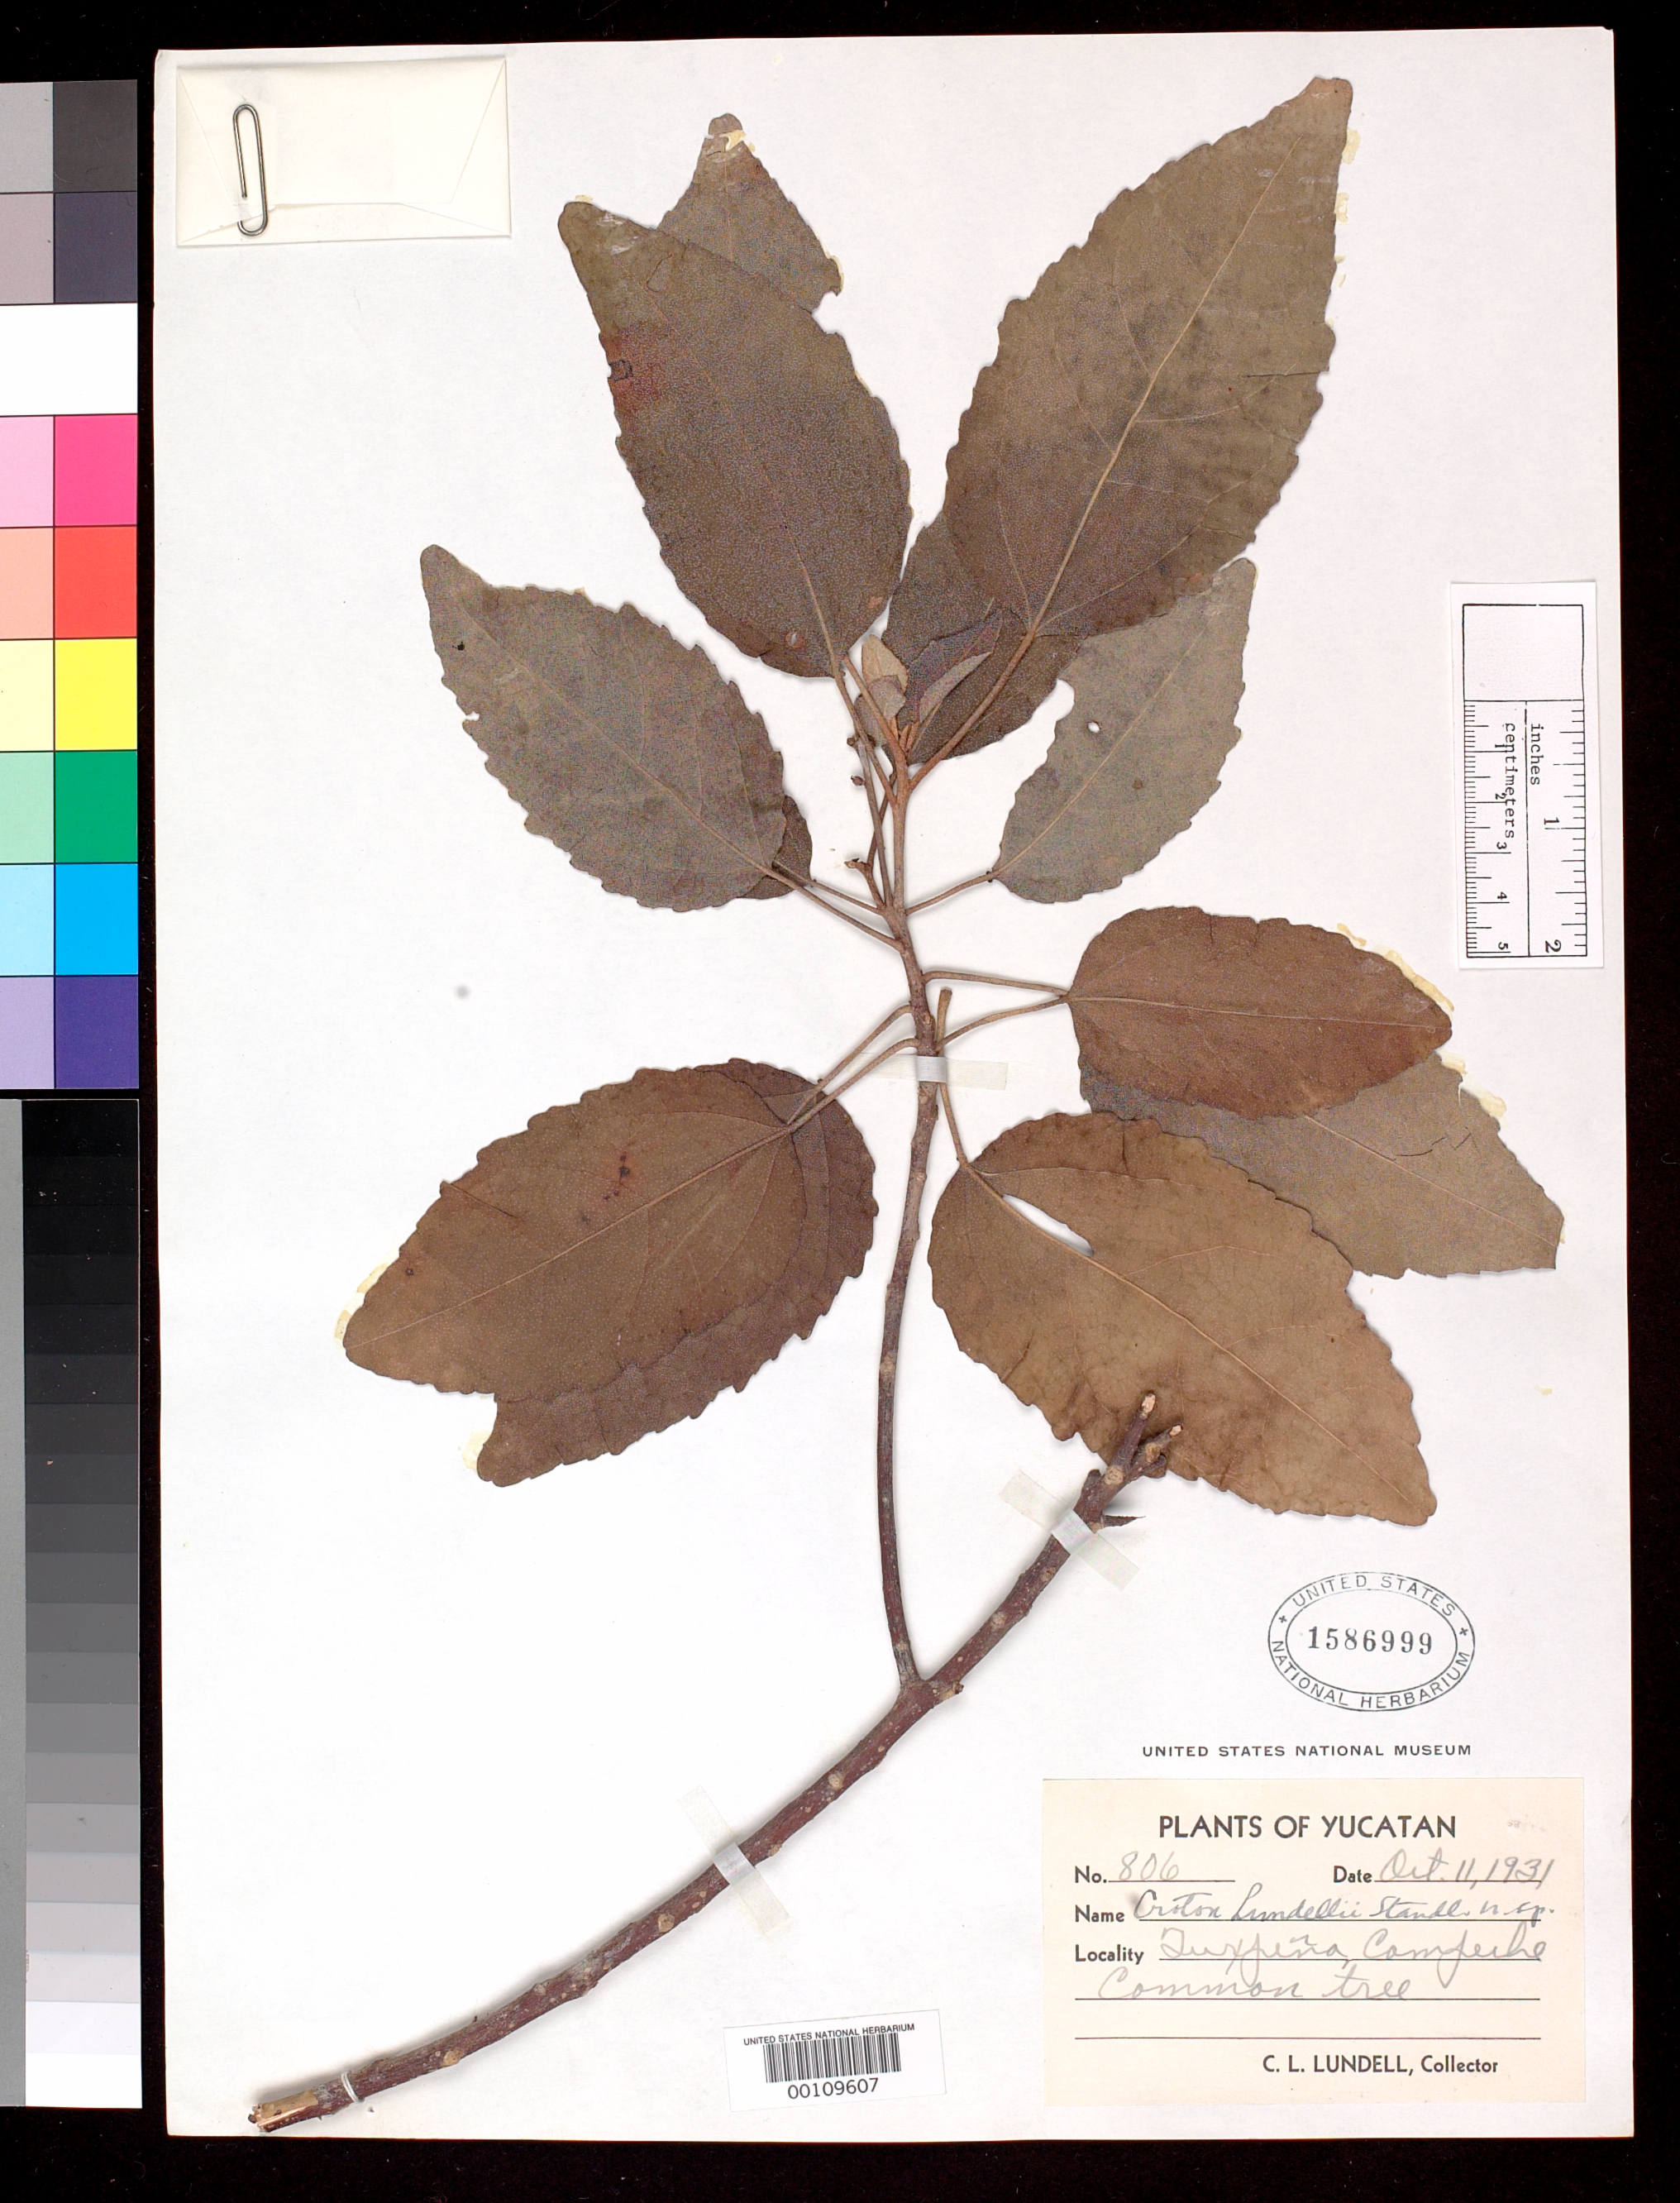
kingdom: Plantae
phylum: Tracheophyta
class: Magnoliopsida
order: Malpighiales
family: Euphorbiaceae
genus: Croton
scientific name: Croton lundellii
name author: Standl.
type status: Isotype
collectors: C. L. Lundell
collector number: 806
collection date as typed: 11 Oct 1931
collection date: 1931-10-11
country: Mexico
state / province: Campeche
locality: Tuxpena.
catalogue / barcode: US 1586999